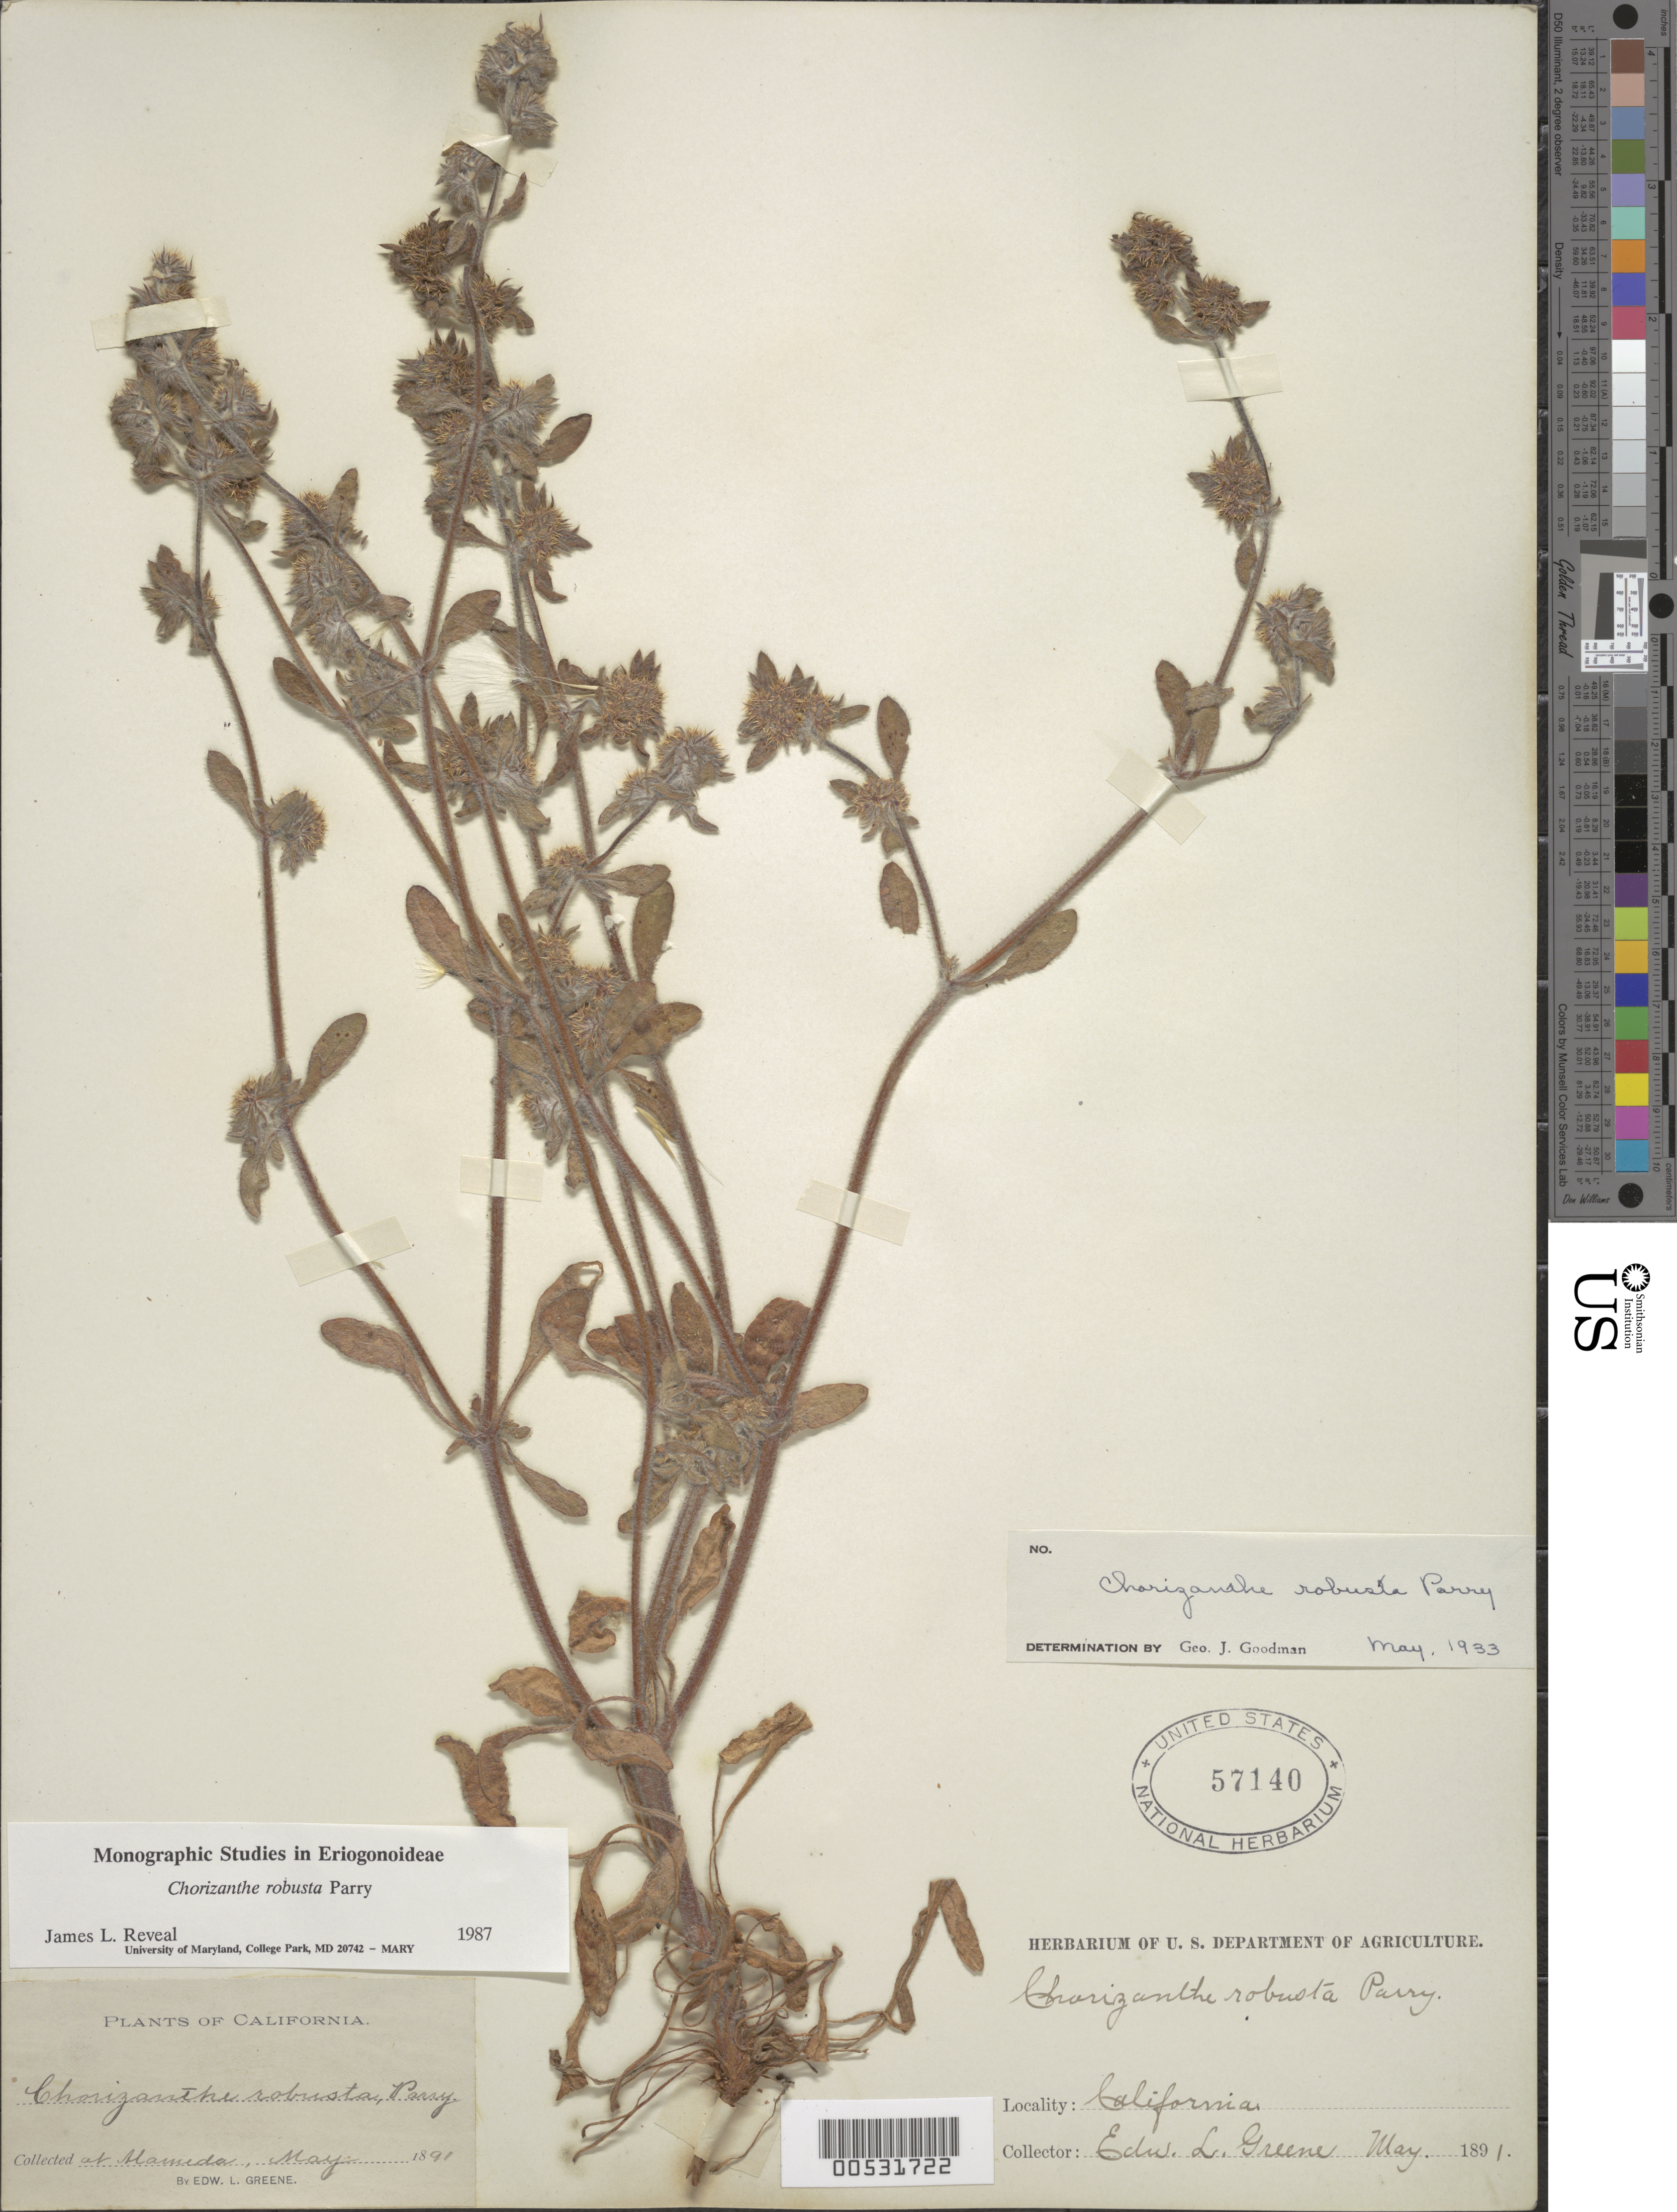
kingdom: Plantae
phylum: Tracheophyta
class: Magnoliopsida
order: Caryophyllales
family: Polygonaceae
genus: Chorizanthe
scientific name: Chorizanthe robusta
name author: Parry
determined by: Reveal, J. L.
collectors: E. L. Greene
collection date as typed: May 1891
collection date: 1891-05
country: United States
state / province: California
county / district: Alameda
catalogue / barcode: US 57140